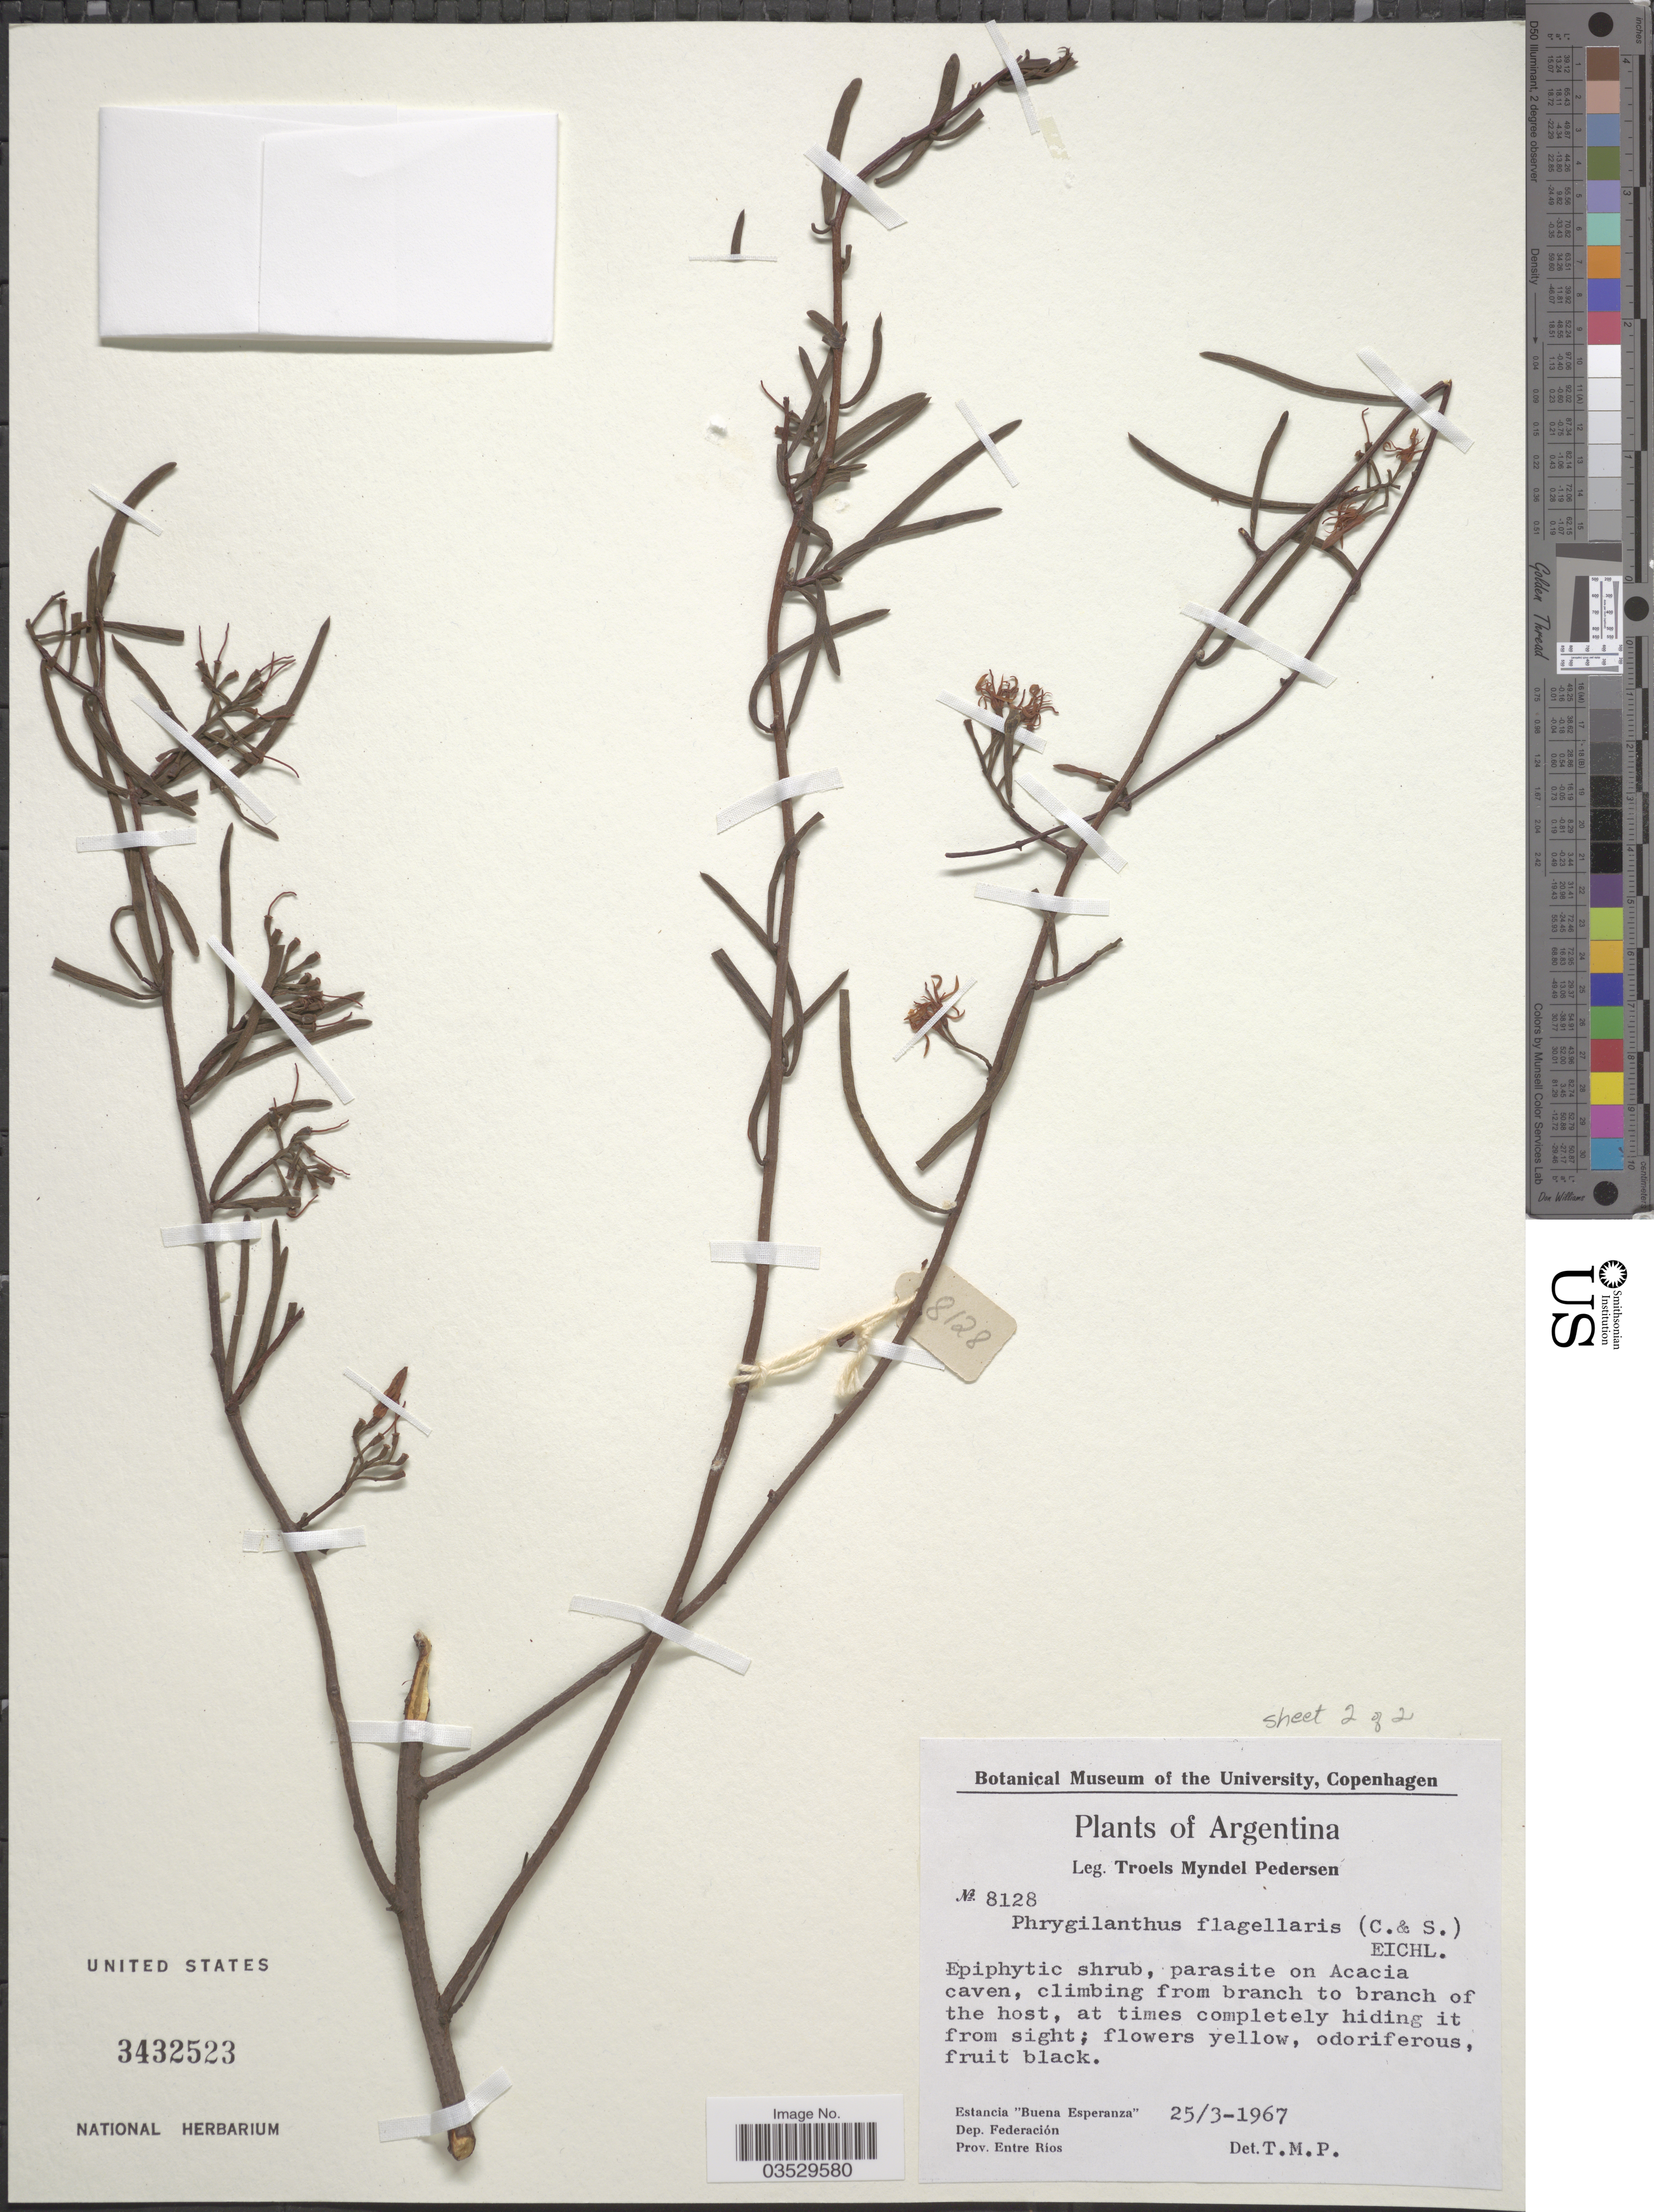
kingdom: Plantae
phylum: Tracheophyta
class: Magnoliopsida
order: Santalales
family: Loranthaceae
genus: Tripodanthus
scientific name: Tripodanthus flagellaris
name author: (Cham. & Schltdl.) Tiegh.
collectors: T. Pederson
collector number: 8128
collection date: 1967-03-25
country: Argentina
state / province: Entre Rios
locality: Estancia "Buena Esperanza" Dep. Federación.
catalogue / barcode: US 3432523